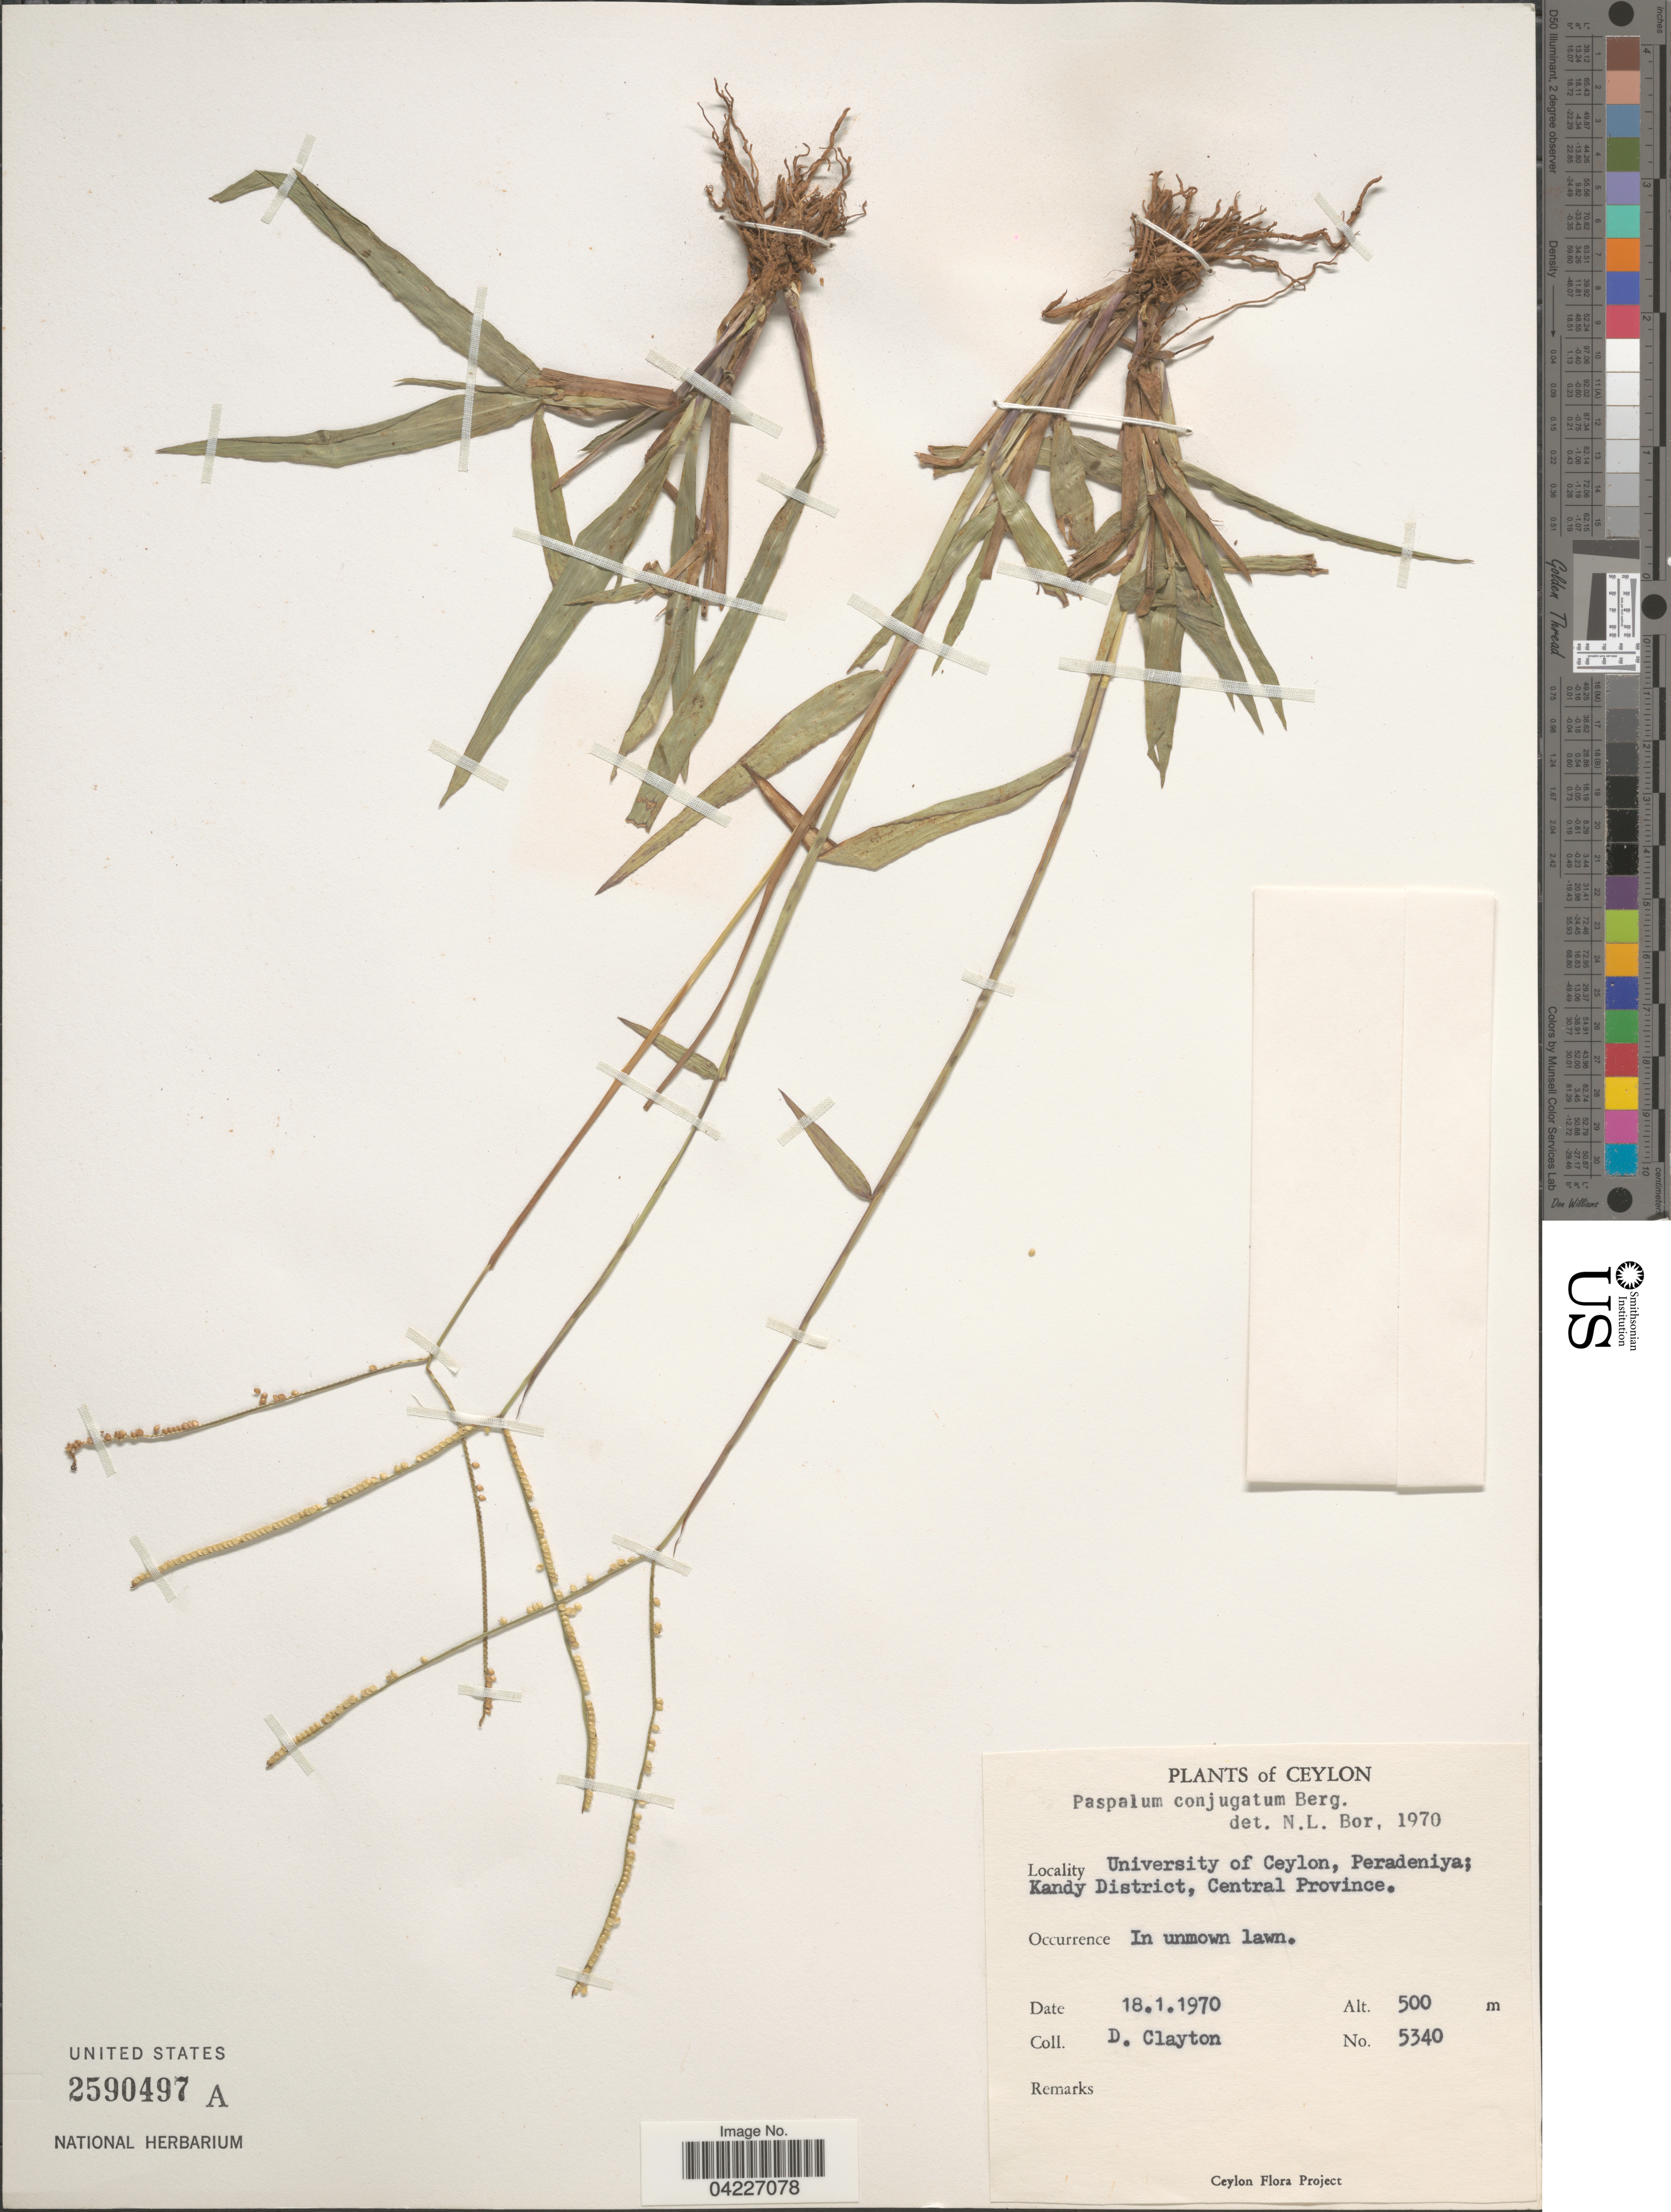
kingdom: Plantae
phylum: Tracheophyta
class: Liliopsida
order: Poales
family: Poaceae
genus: Paspalum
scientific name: Paspalum conjugatum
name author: P.J. Bergius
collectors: D. Clayton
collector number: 5340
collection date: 1970-01-18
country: Sri Lanka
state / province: Central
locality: Ceylon. University of Ceylon, Peradeniya; Kandy District.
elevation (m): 500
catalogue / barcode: US 2590497A